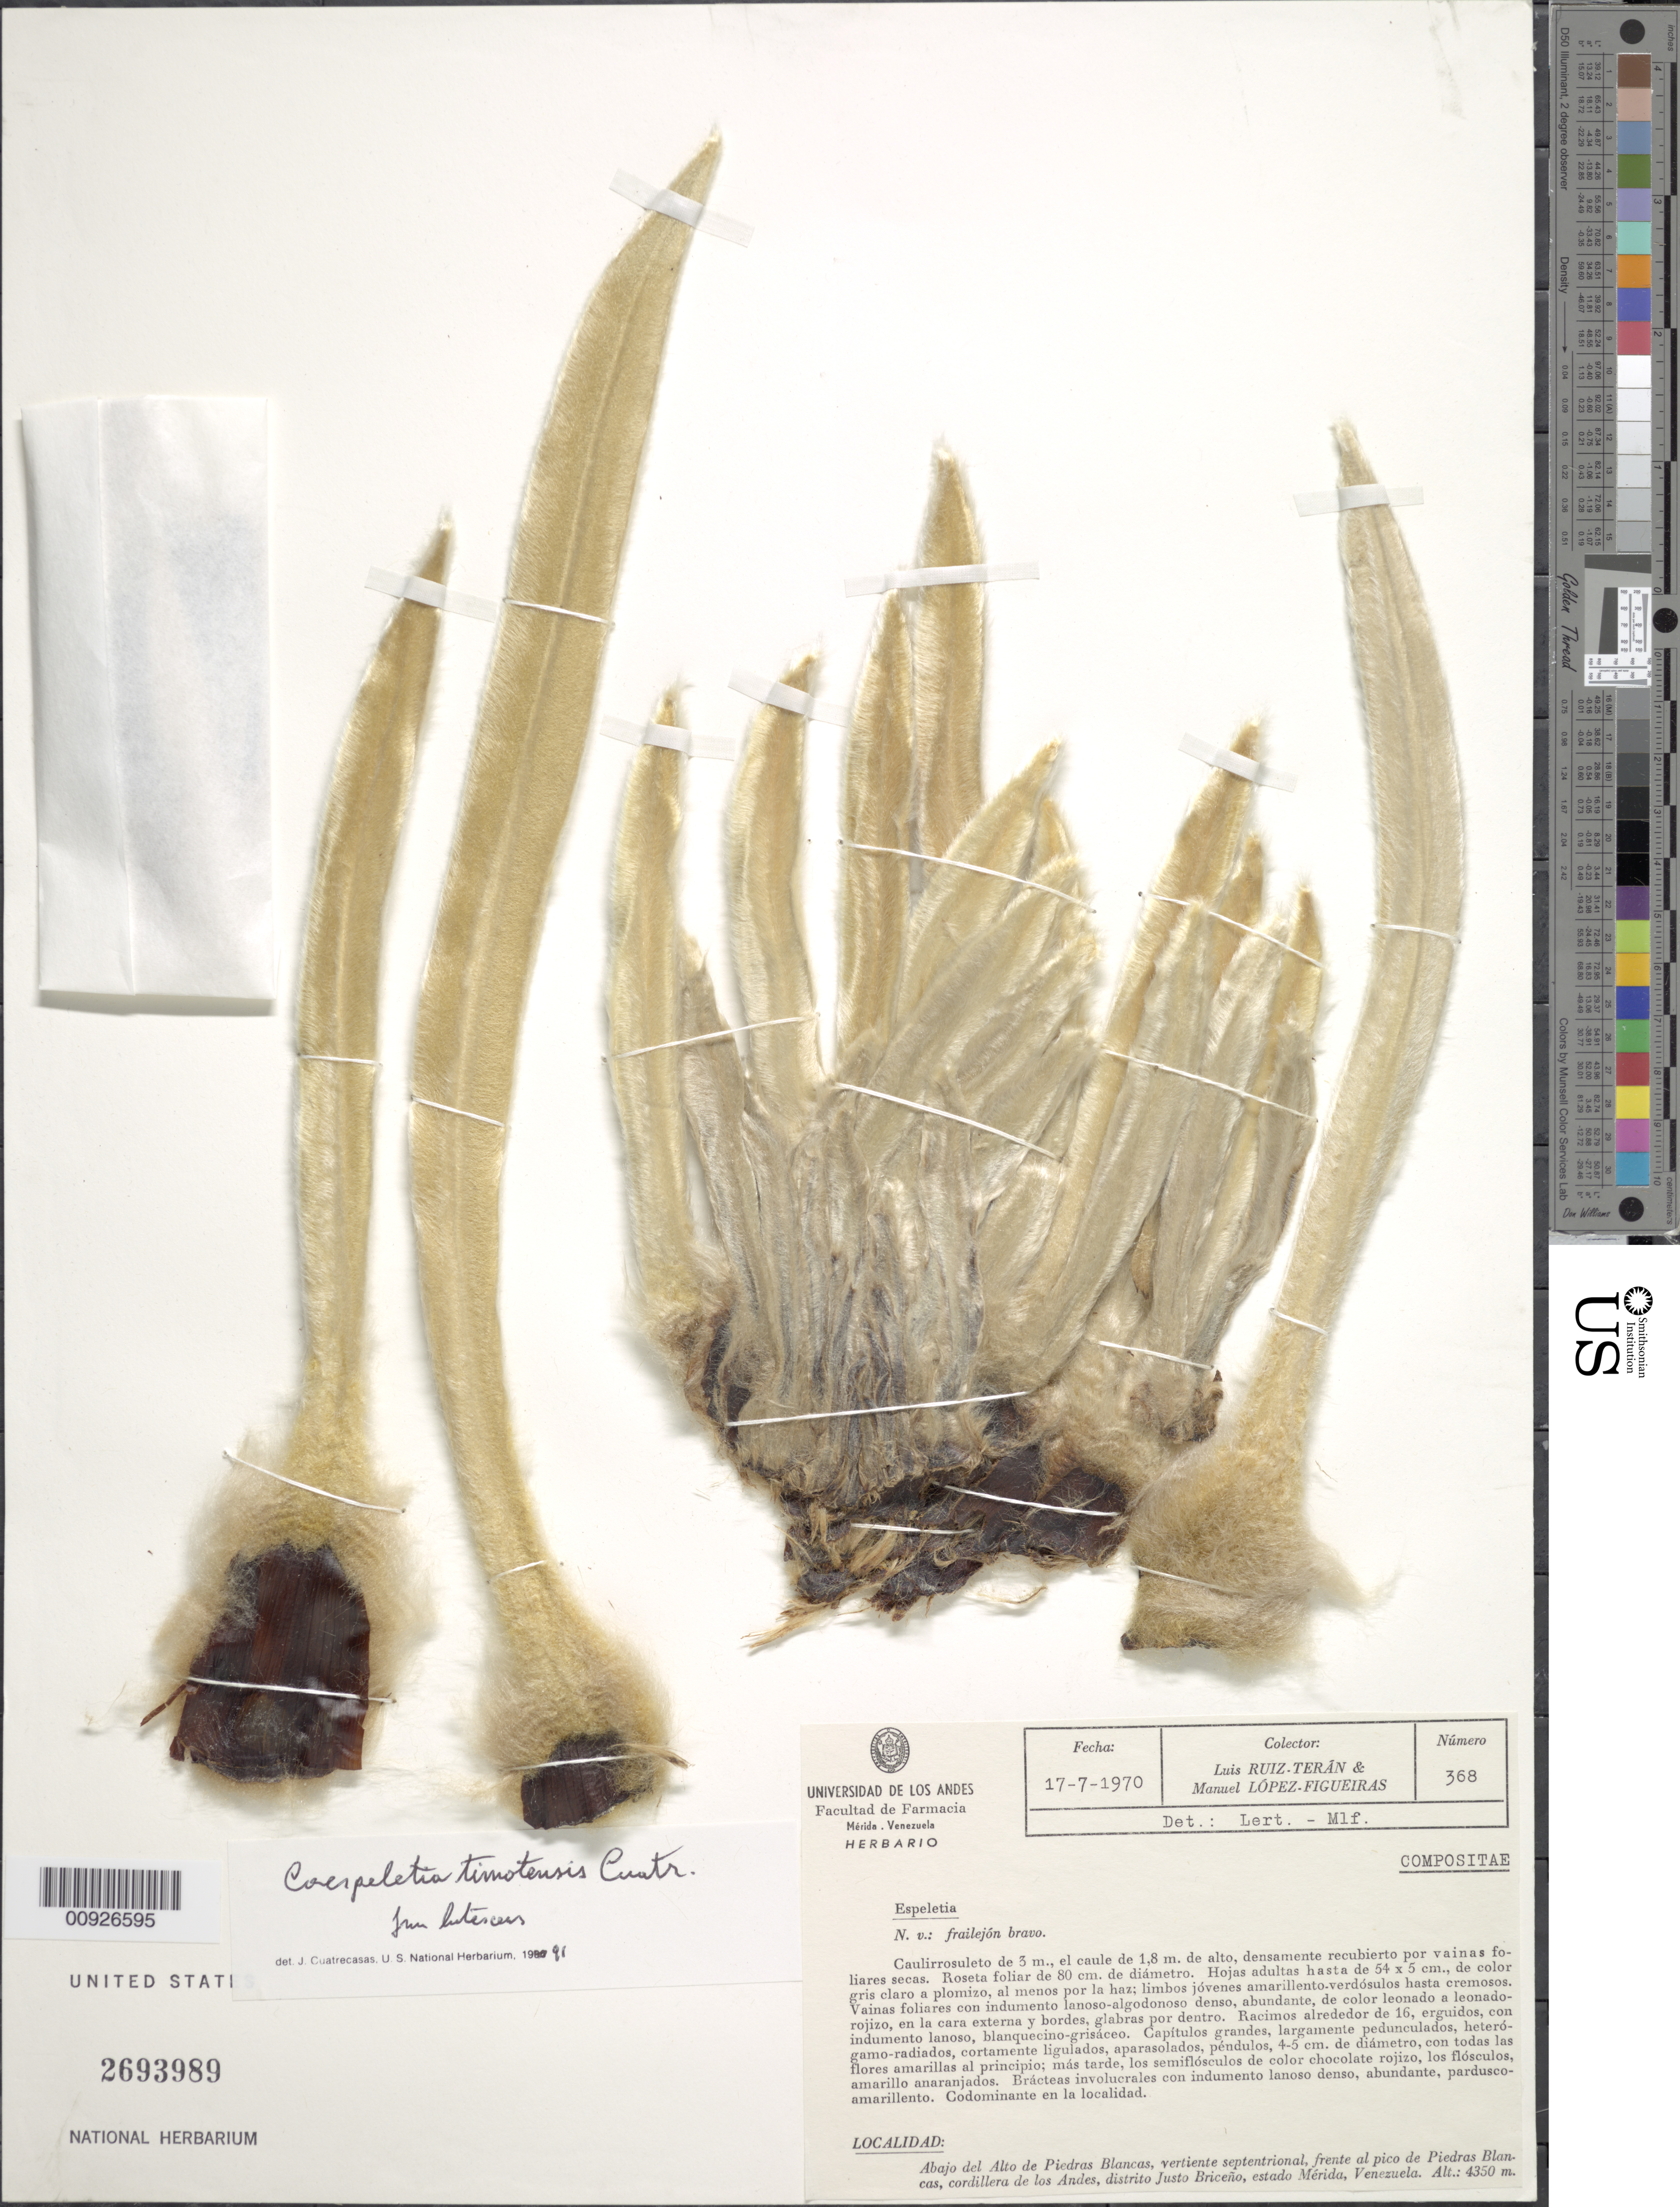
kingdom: Plantae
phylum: Tracheophyta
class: Magnoliopsida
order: Asterales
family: Asteraceae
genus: Coespeletia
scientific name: Coespeletia timotensis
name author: (Cuatrec.) Cuatrec.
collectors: L. E. Ruíz-Terán & M. López Figueiras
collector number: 368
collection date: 1970-07-17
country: Venezuela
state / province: Mérida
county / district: Justo Briceño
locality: Abajo del Alto de Piedras Blancas, vertiente septentrional, frente al pico de Piedras Blancas, cordillera de los Andes.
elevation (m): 4350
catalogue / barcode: US 2693989